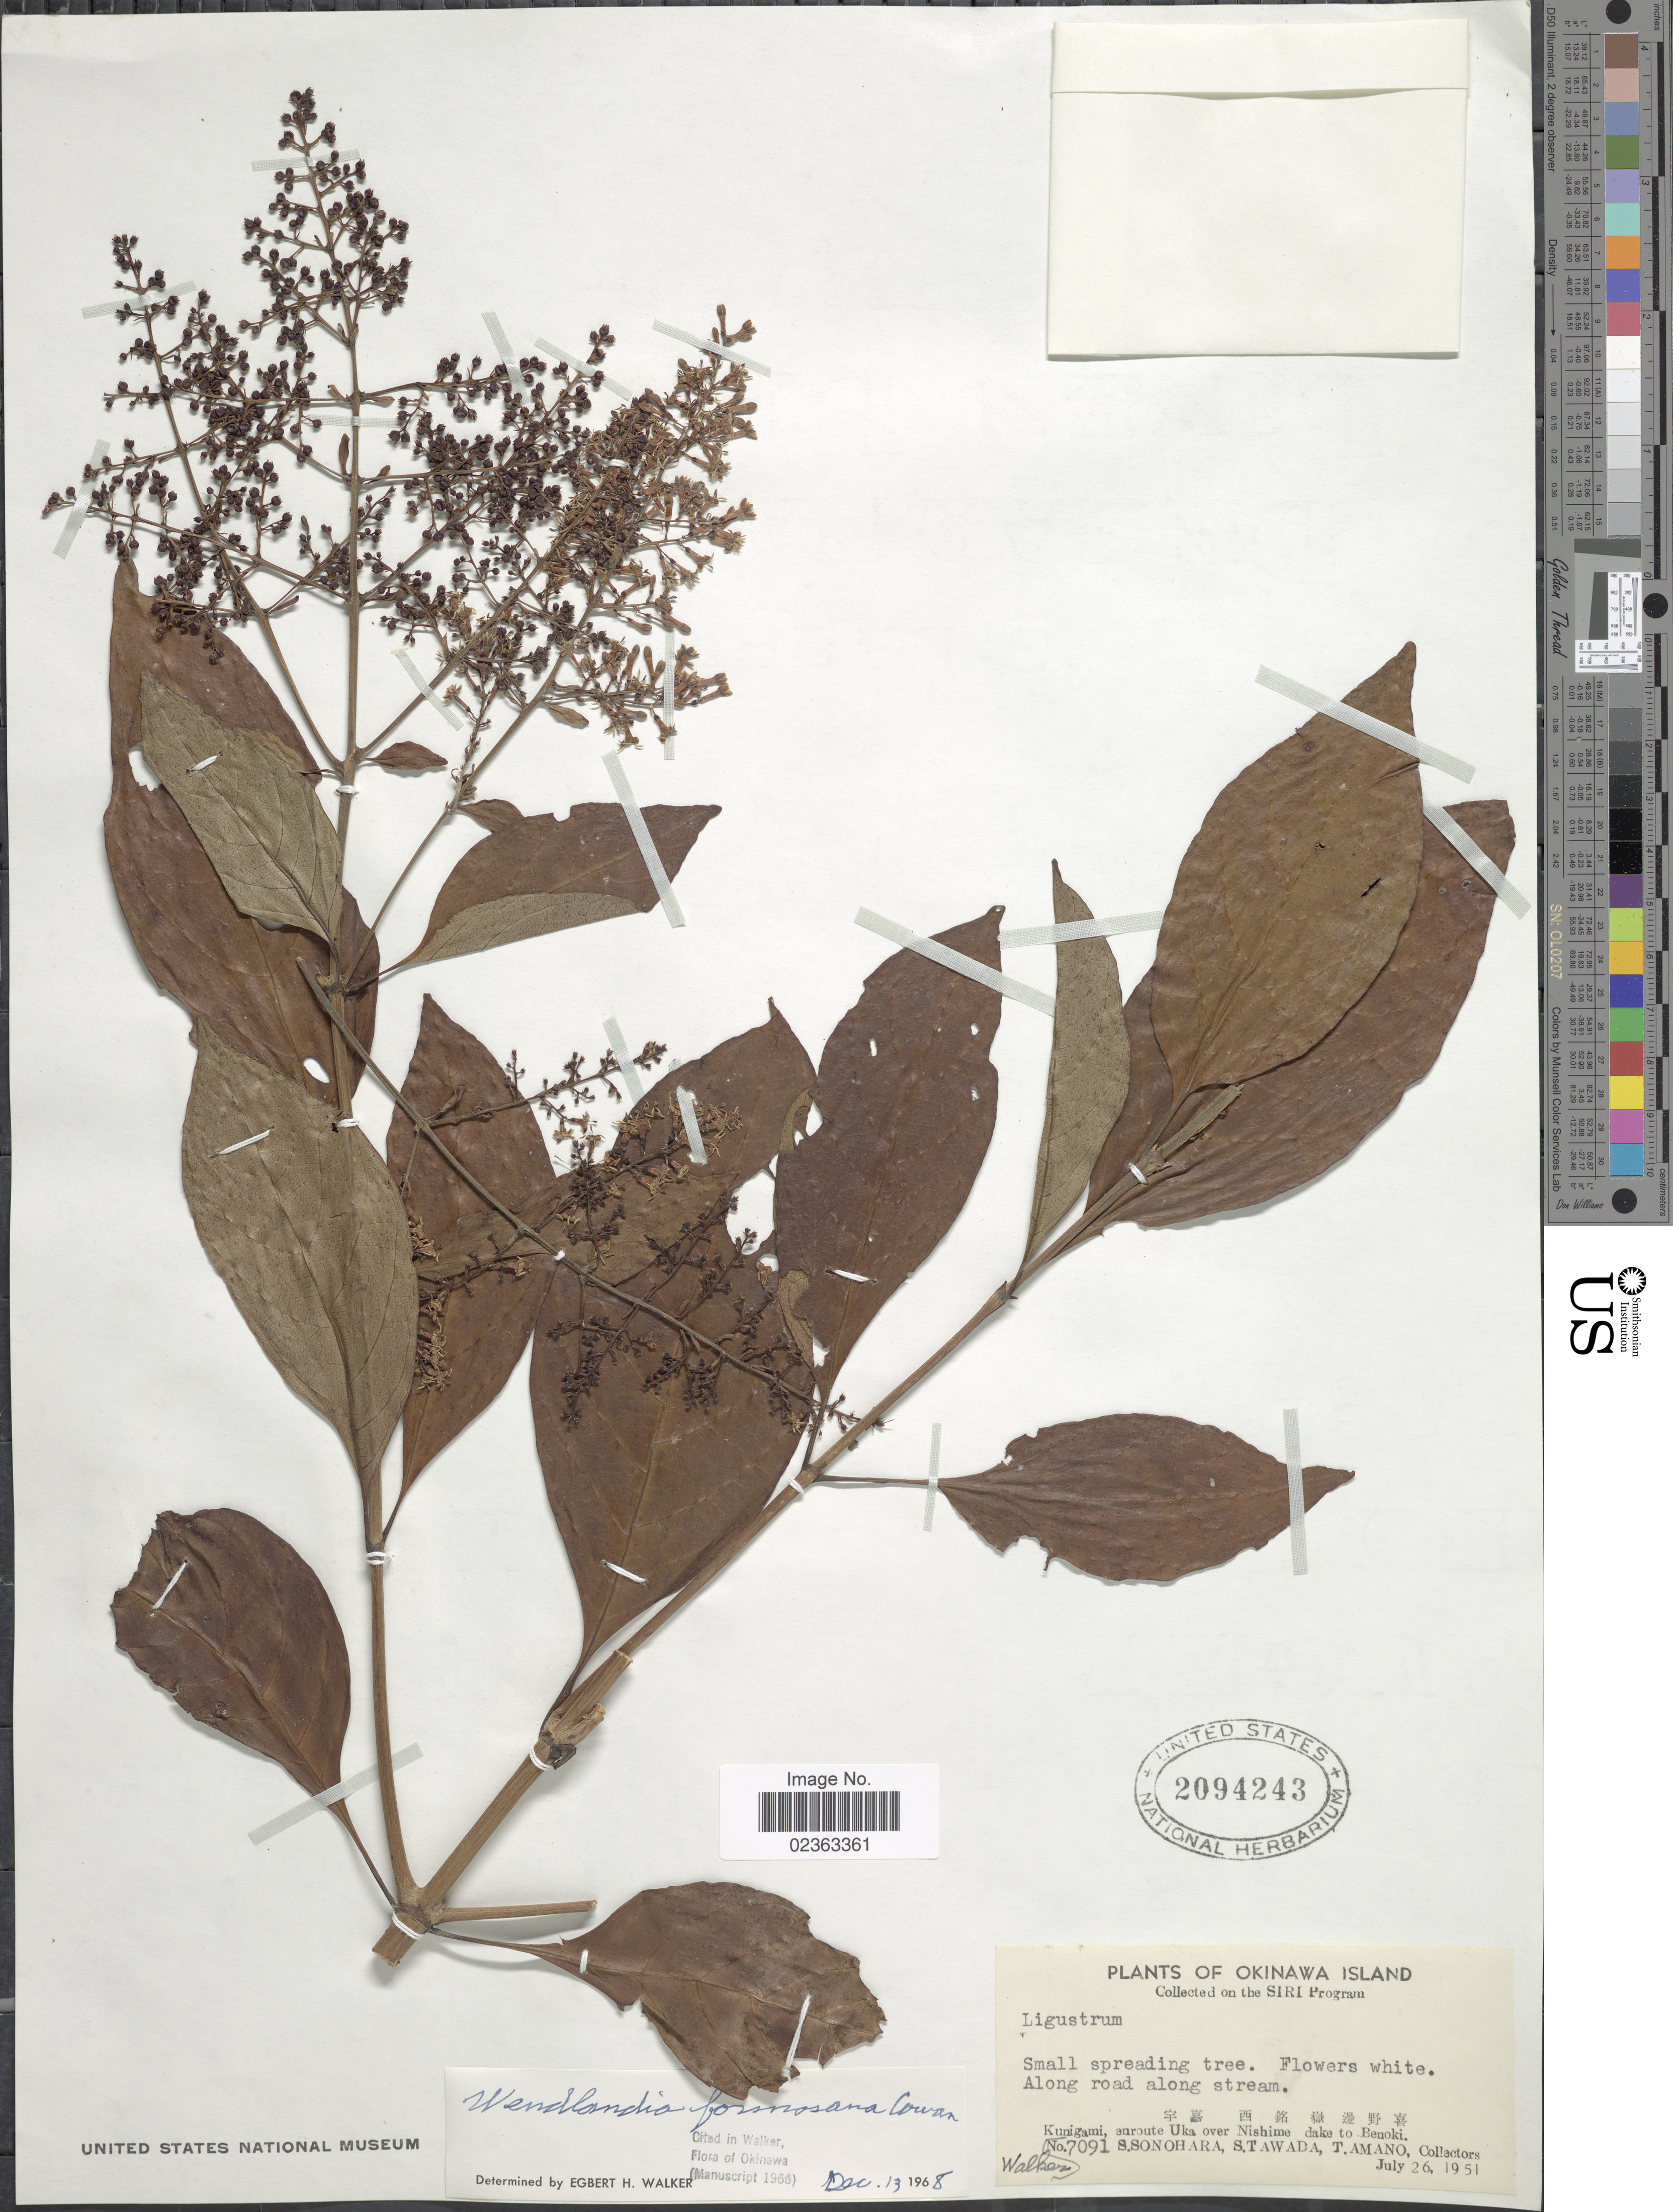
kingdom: Plantae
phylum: Tracheophyta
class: Magnoliopsida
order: Gentianales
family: Rubiaceae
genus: Wendlandia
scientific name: Wendlandia formosana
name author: Cowan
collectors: -. Walker, S. Sonohara, S. Tawada & T. Amano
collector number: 7091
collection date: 1951-07-26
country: Japan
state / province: Okinawa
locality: Okinawa Isl., along road along stream, Kunigami, en route Uka over Nishime dake to Benoki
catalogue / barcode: US 2094243